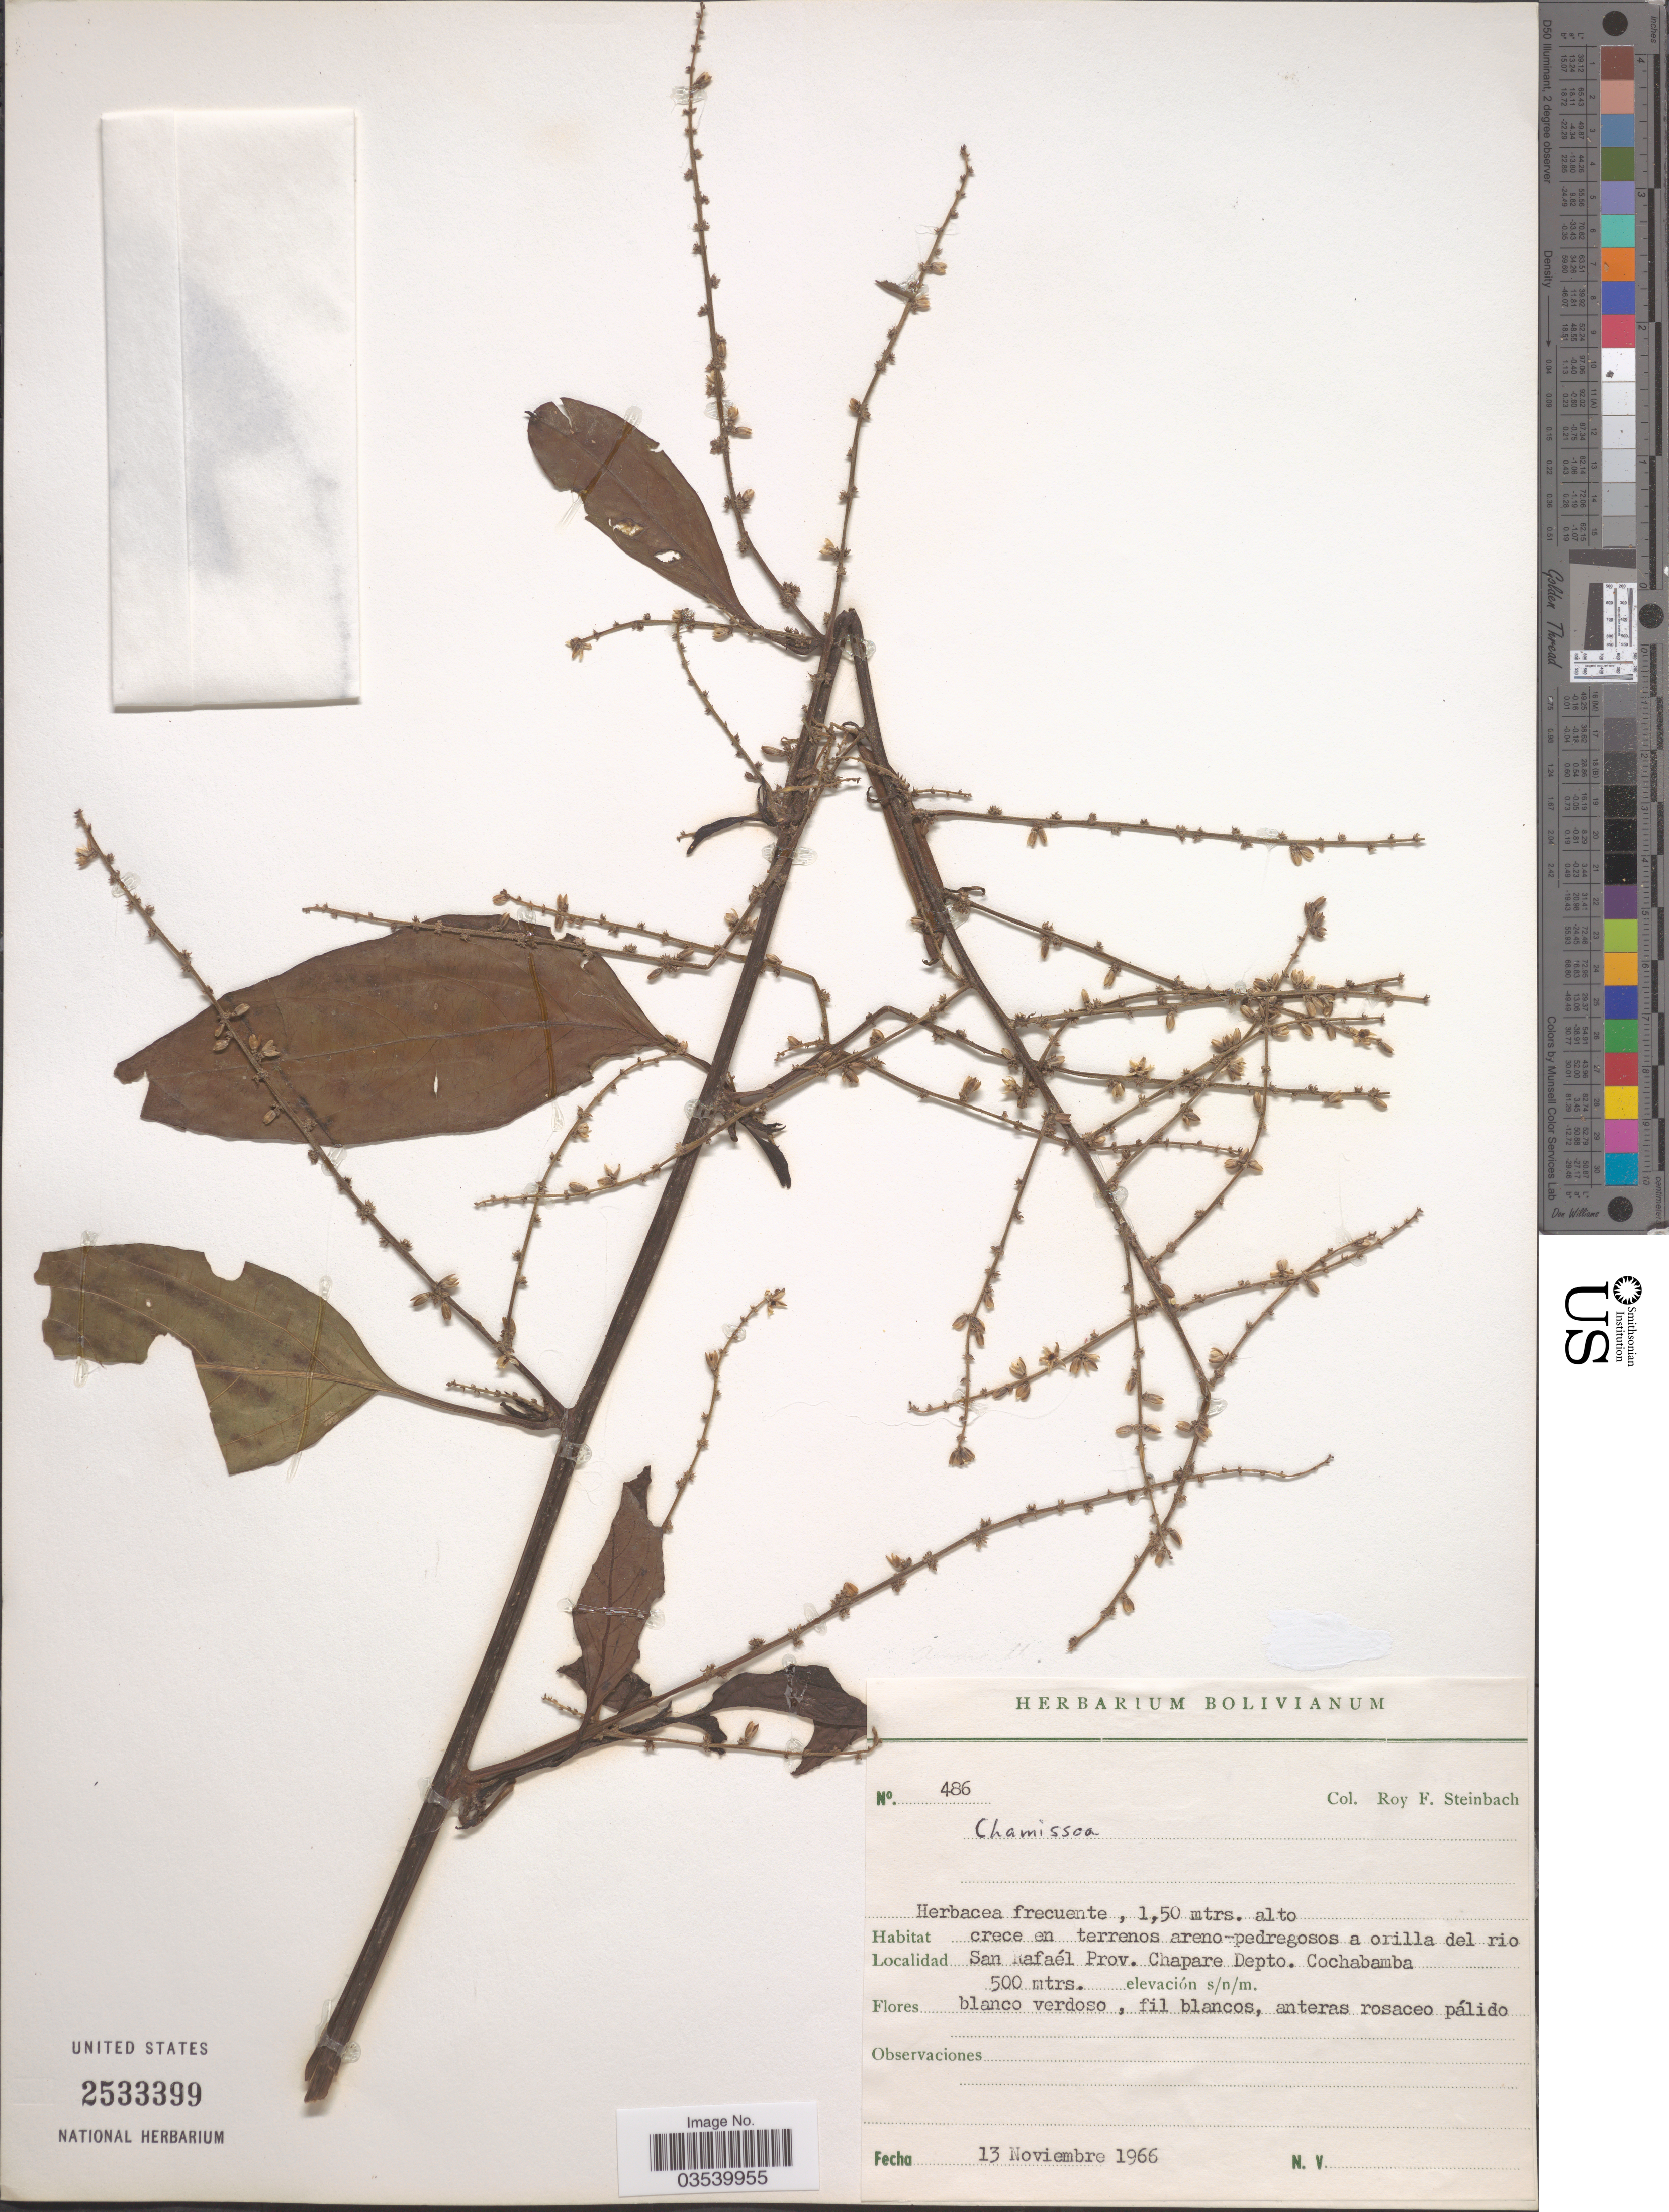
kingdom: Plantae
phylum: Tracheophyta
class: Magnoliopsida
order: Caryophyllales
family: Amaranthaceae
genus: Chamissoa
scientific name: Chamissoa sp.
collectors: R. F. Steinbach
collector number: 486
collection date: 1966-11-13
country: Bolivia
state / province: Cochabamba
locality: Crece en terrenos areno-pedregosos a orilla del rio San Rafaél Prov. Chapare Depto. Cochabamba.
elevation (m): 500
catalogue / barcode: US 2533399